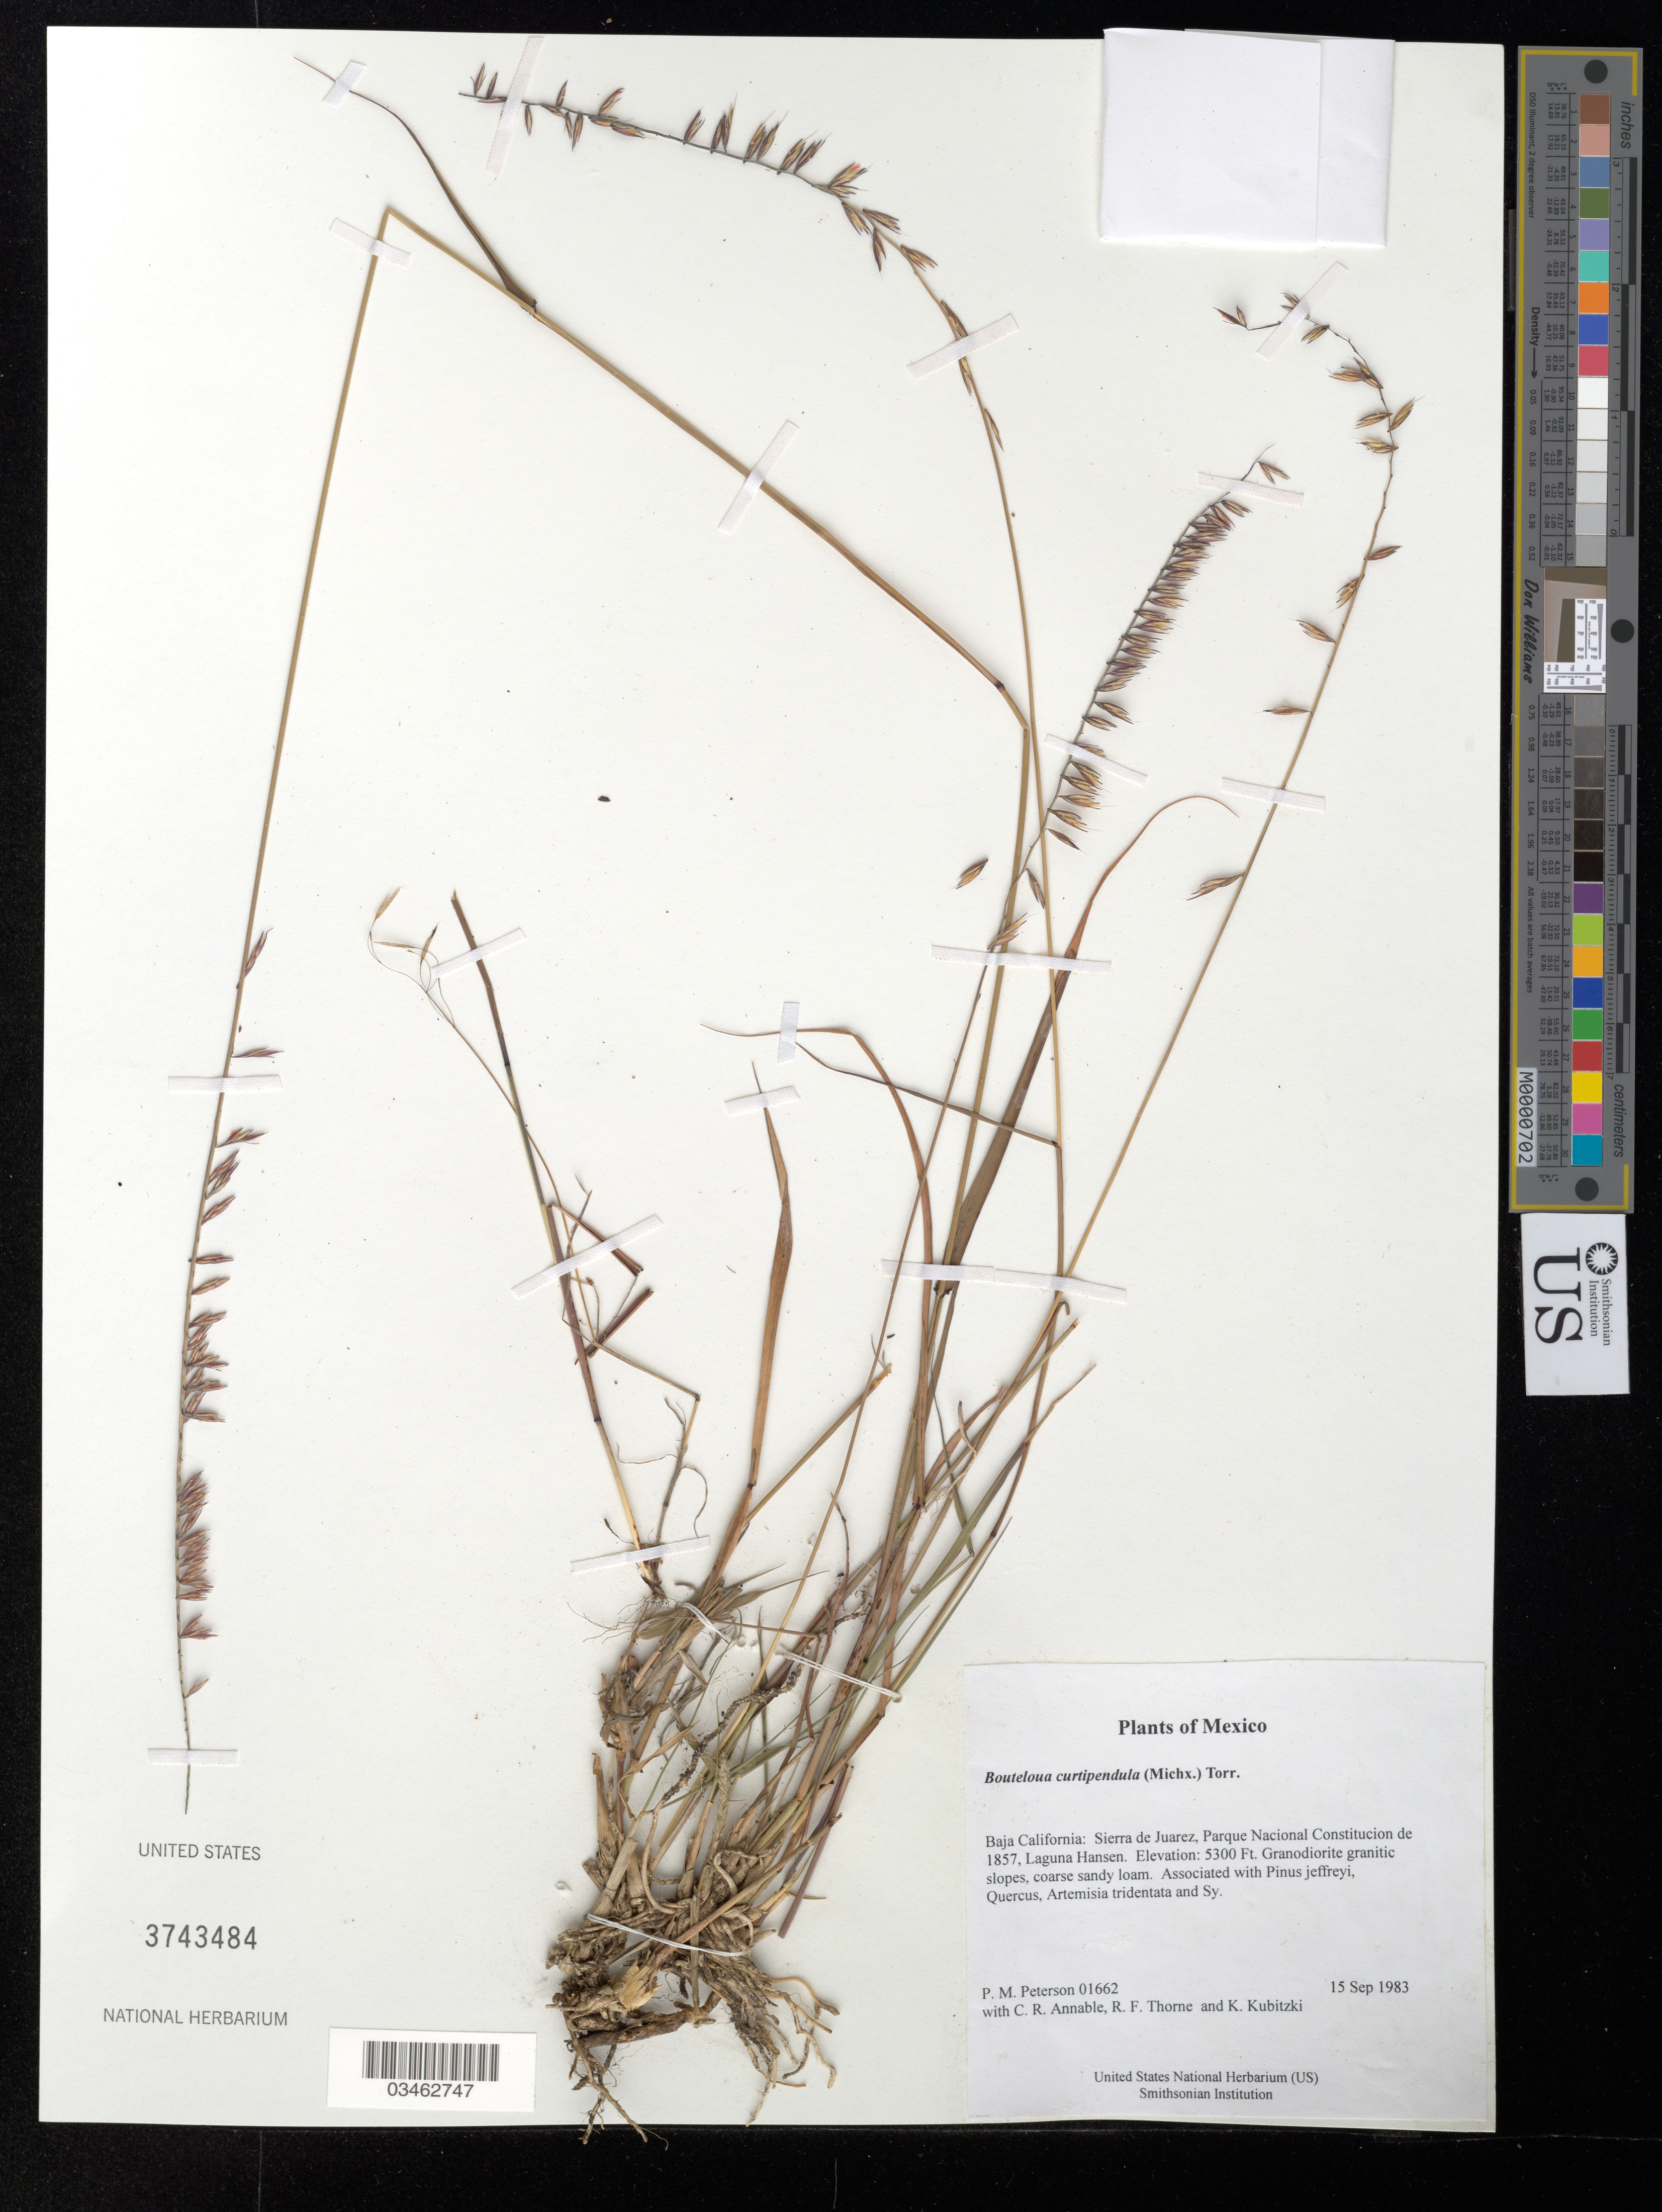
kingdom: Plantae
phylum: Tracheophyta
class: Liliopsida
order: Poales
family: Poaceae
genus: Bouteloua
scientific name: Bouteloua curtipendula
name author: (Michx.) Torr.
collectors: P. M. Peterson, C. R. Annable, R. F. Thorne & K. Kubitzki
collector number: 01662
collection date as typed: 15 Sep 1983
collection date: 1983-09-15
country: Mexico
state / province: Baja California Norte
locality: Sierra de Juarez, Parque Nacional Constitucion de 1857, Laguna Hansen.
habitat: Granodiorite granitic slopes, coarse sandy loam. Associated with Pinus jeffreyi, Quercus, Artemisia tridentata and Sy.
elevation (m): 1615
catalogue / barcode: US 3743484